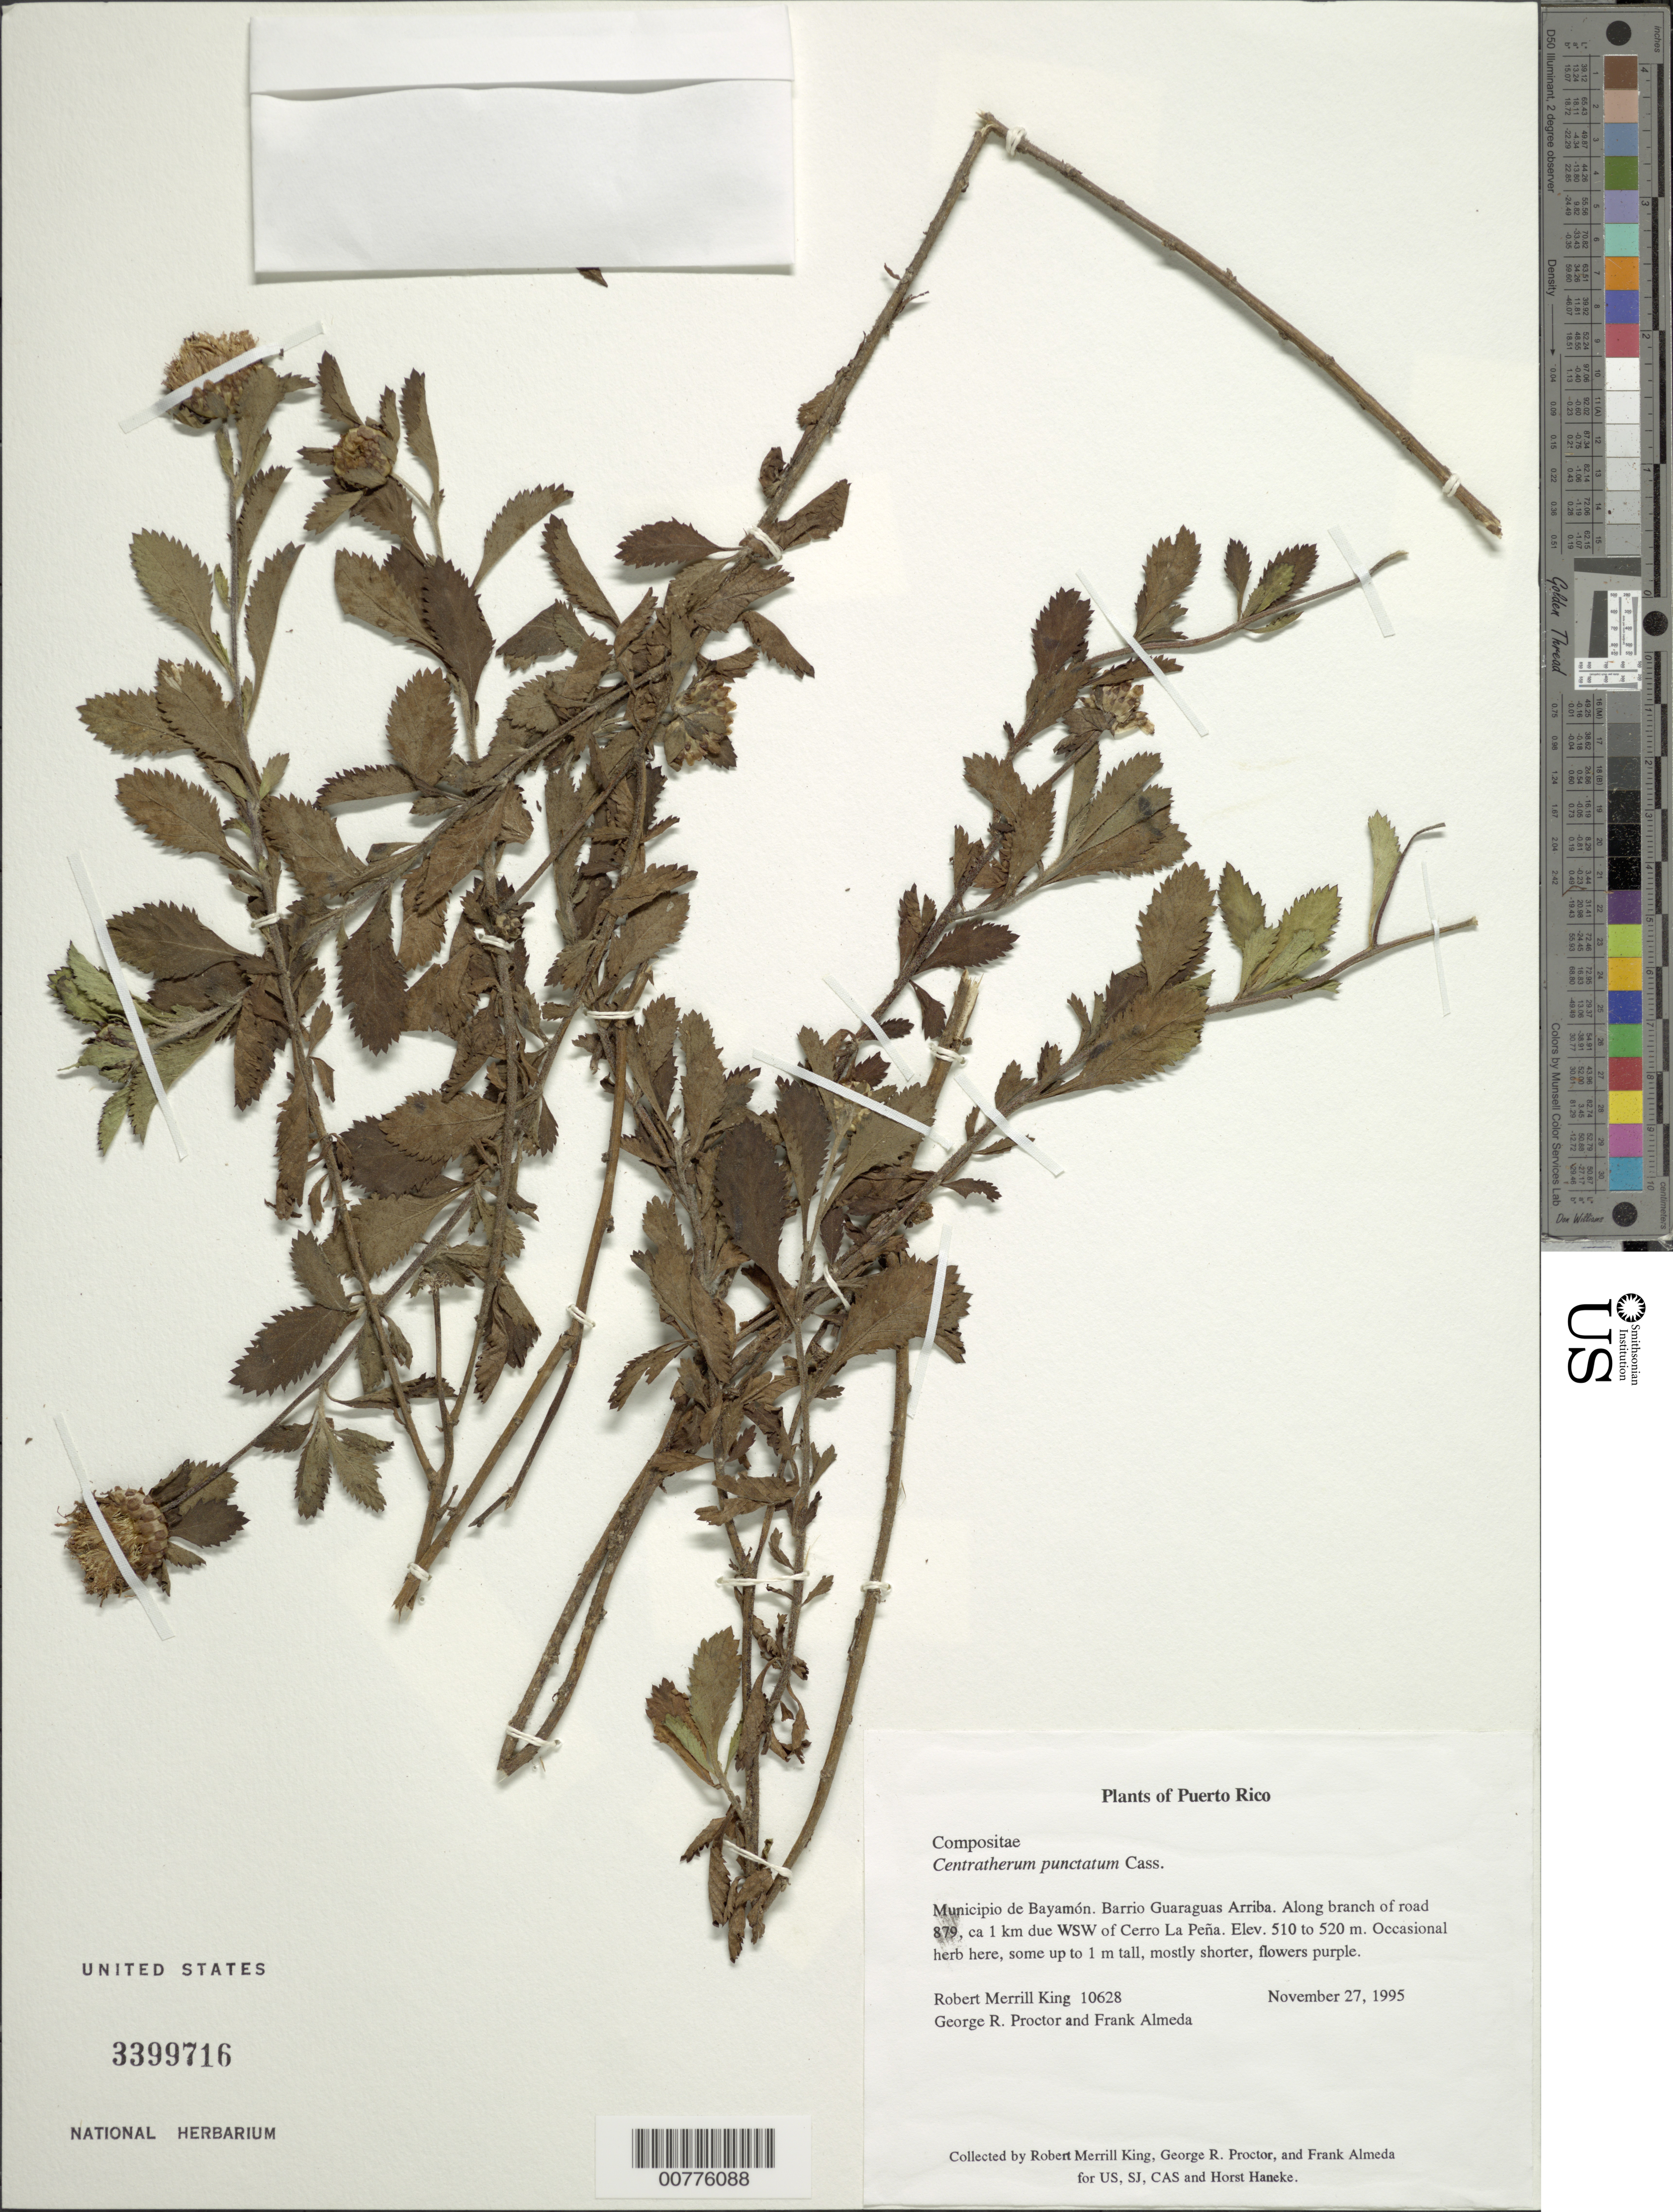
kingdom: Plantae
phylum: Tracheophyta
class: Magnoliopsida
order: Asterales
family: Asteraceae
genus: Centratherum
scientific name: Centratherum punctatum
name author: Cass.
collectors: R. M. King, G. R. Proctor & F. Almeda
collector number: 10628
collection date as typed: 27 Nov 1995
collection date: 1995-11-27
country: Puerto Rico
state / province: Bayamón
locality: Barrio Guaraguas Arriba. Along branch of road 879, ca. 1 km due WSW of Cerro La Peña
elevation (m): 510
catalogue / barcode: US 3399716